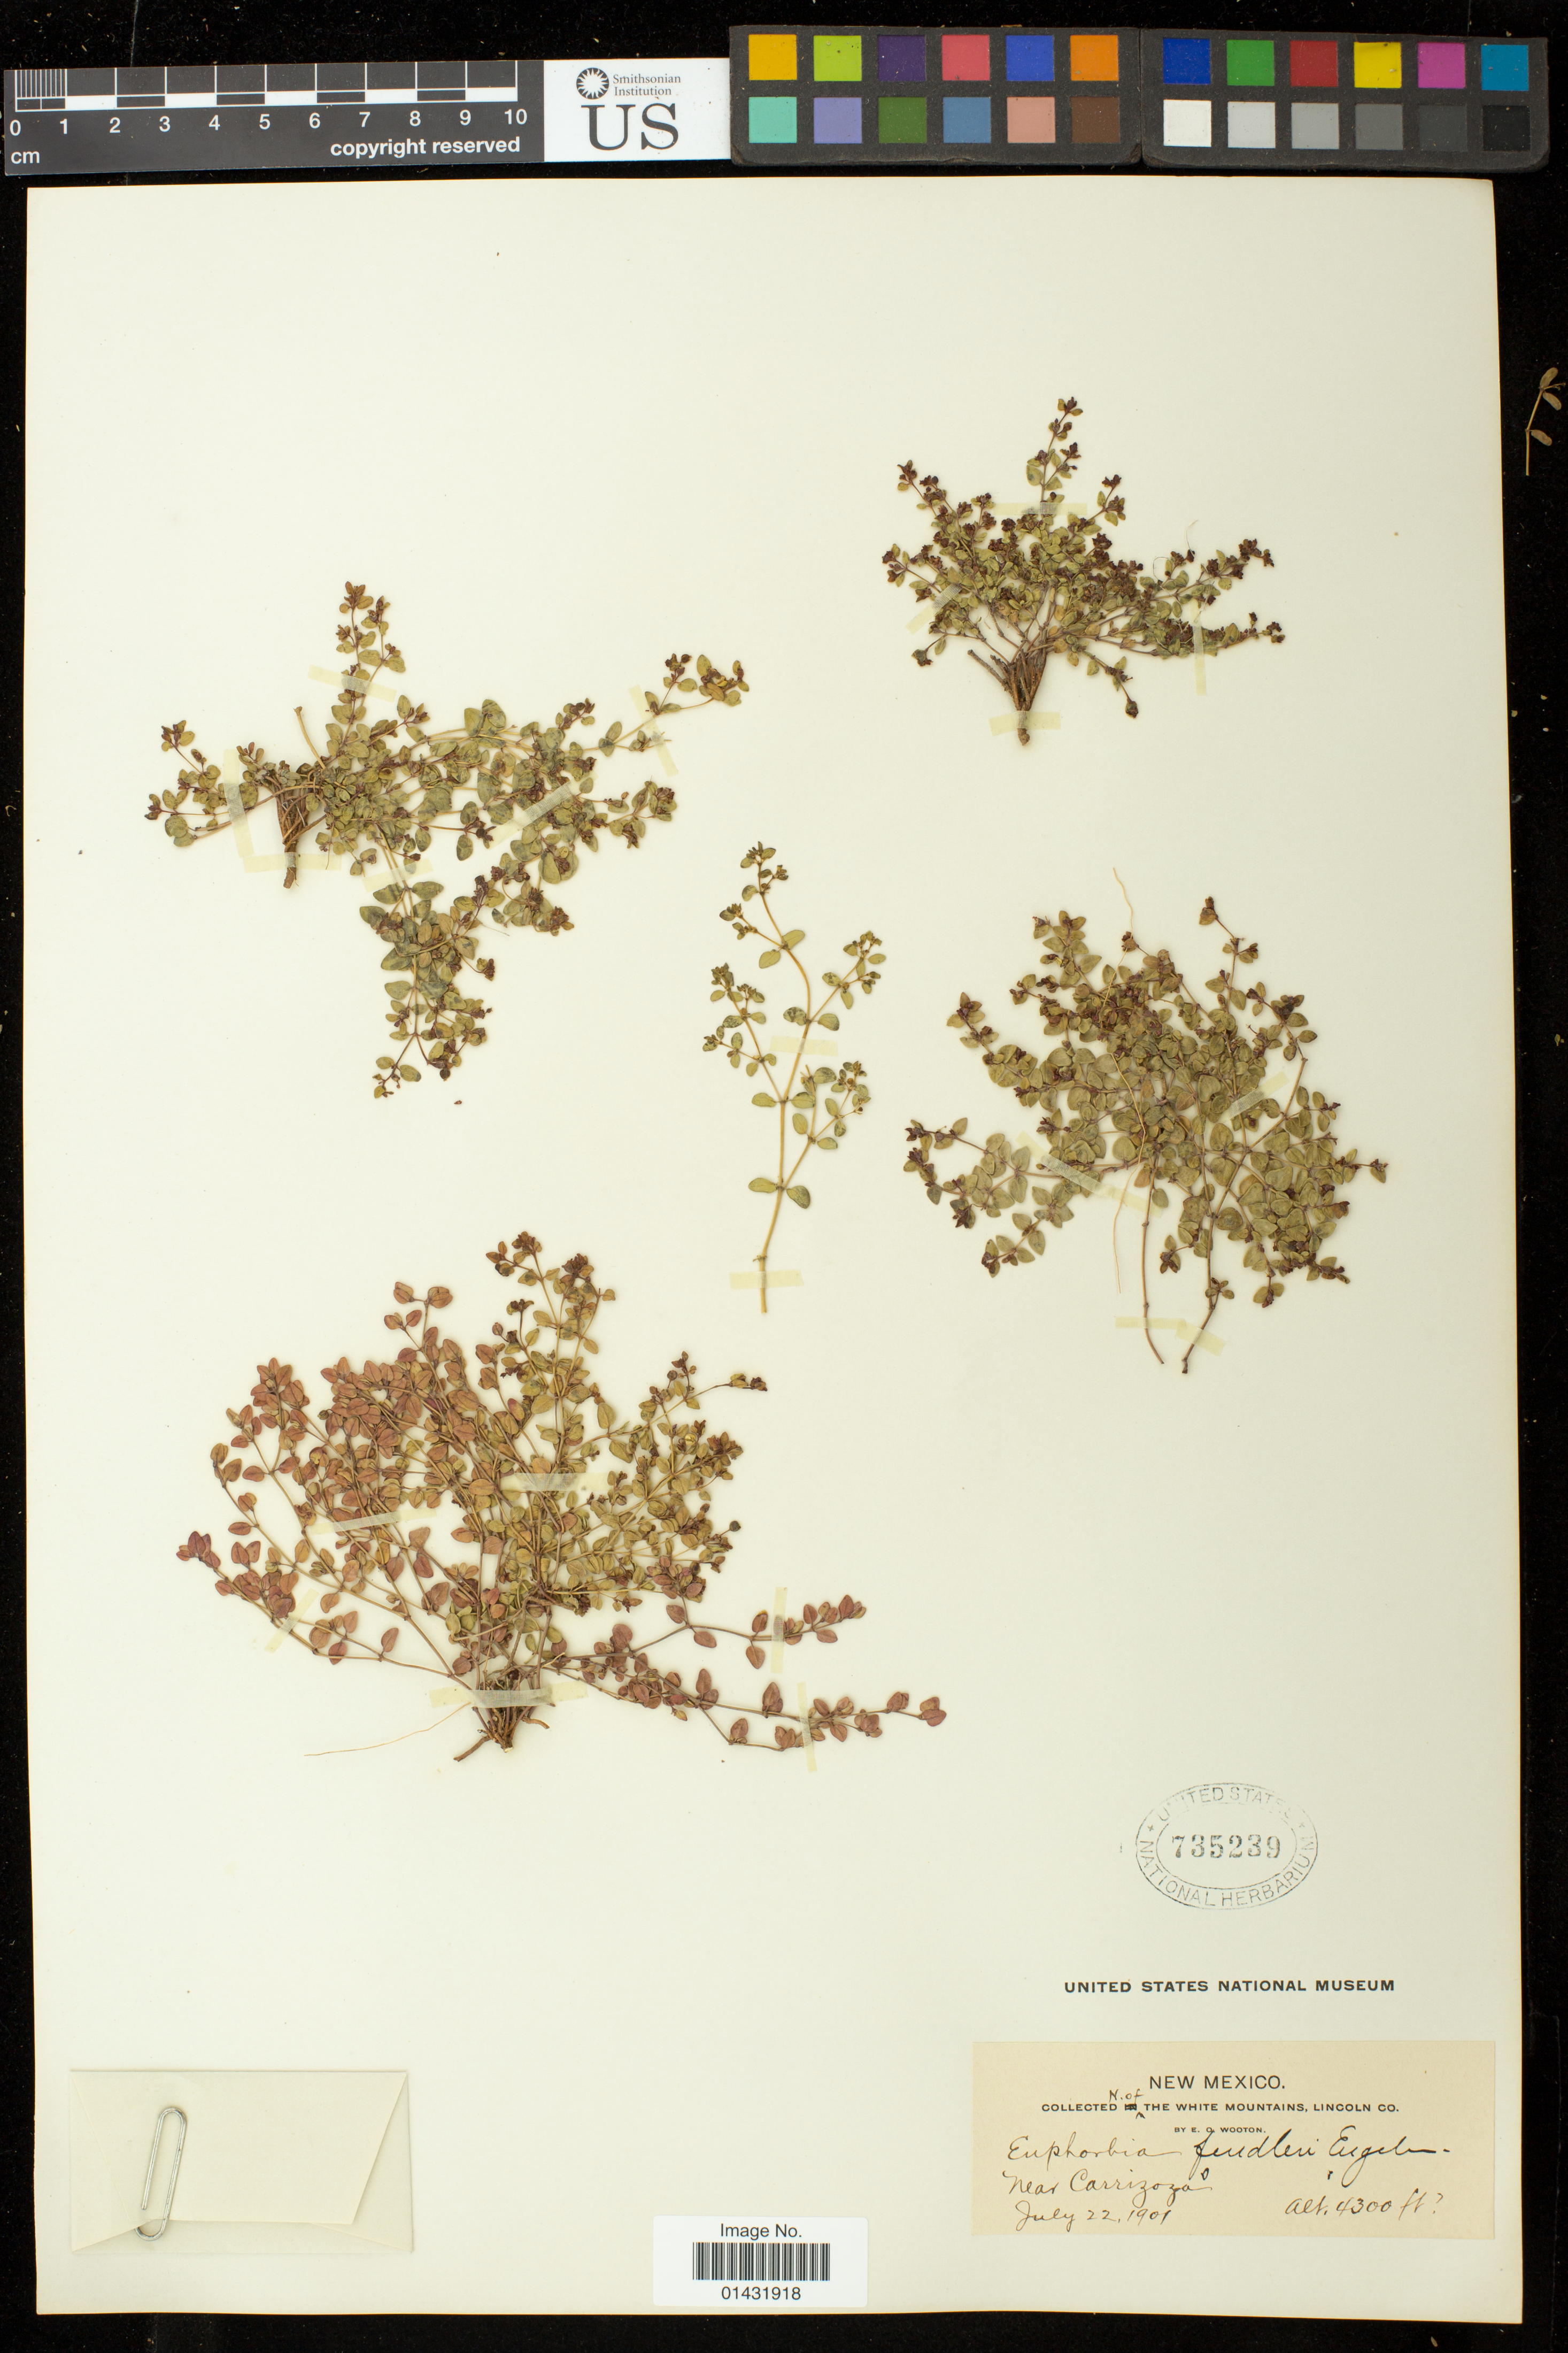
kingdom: Plantae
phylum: Tracheophyta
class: Magnoliopsida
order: Malpighiales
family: Euphorbiaceae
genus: Euphorbia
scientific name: Euphorbia fendleri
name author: Torr. & A. Gray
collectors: E. O. Wooton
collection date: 1901-07-22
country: United States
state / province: New Mexico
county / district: Lincoln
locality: N. of the White Mountains; Near Carrizoza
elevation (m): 1311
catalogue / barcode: US 735239